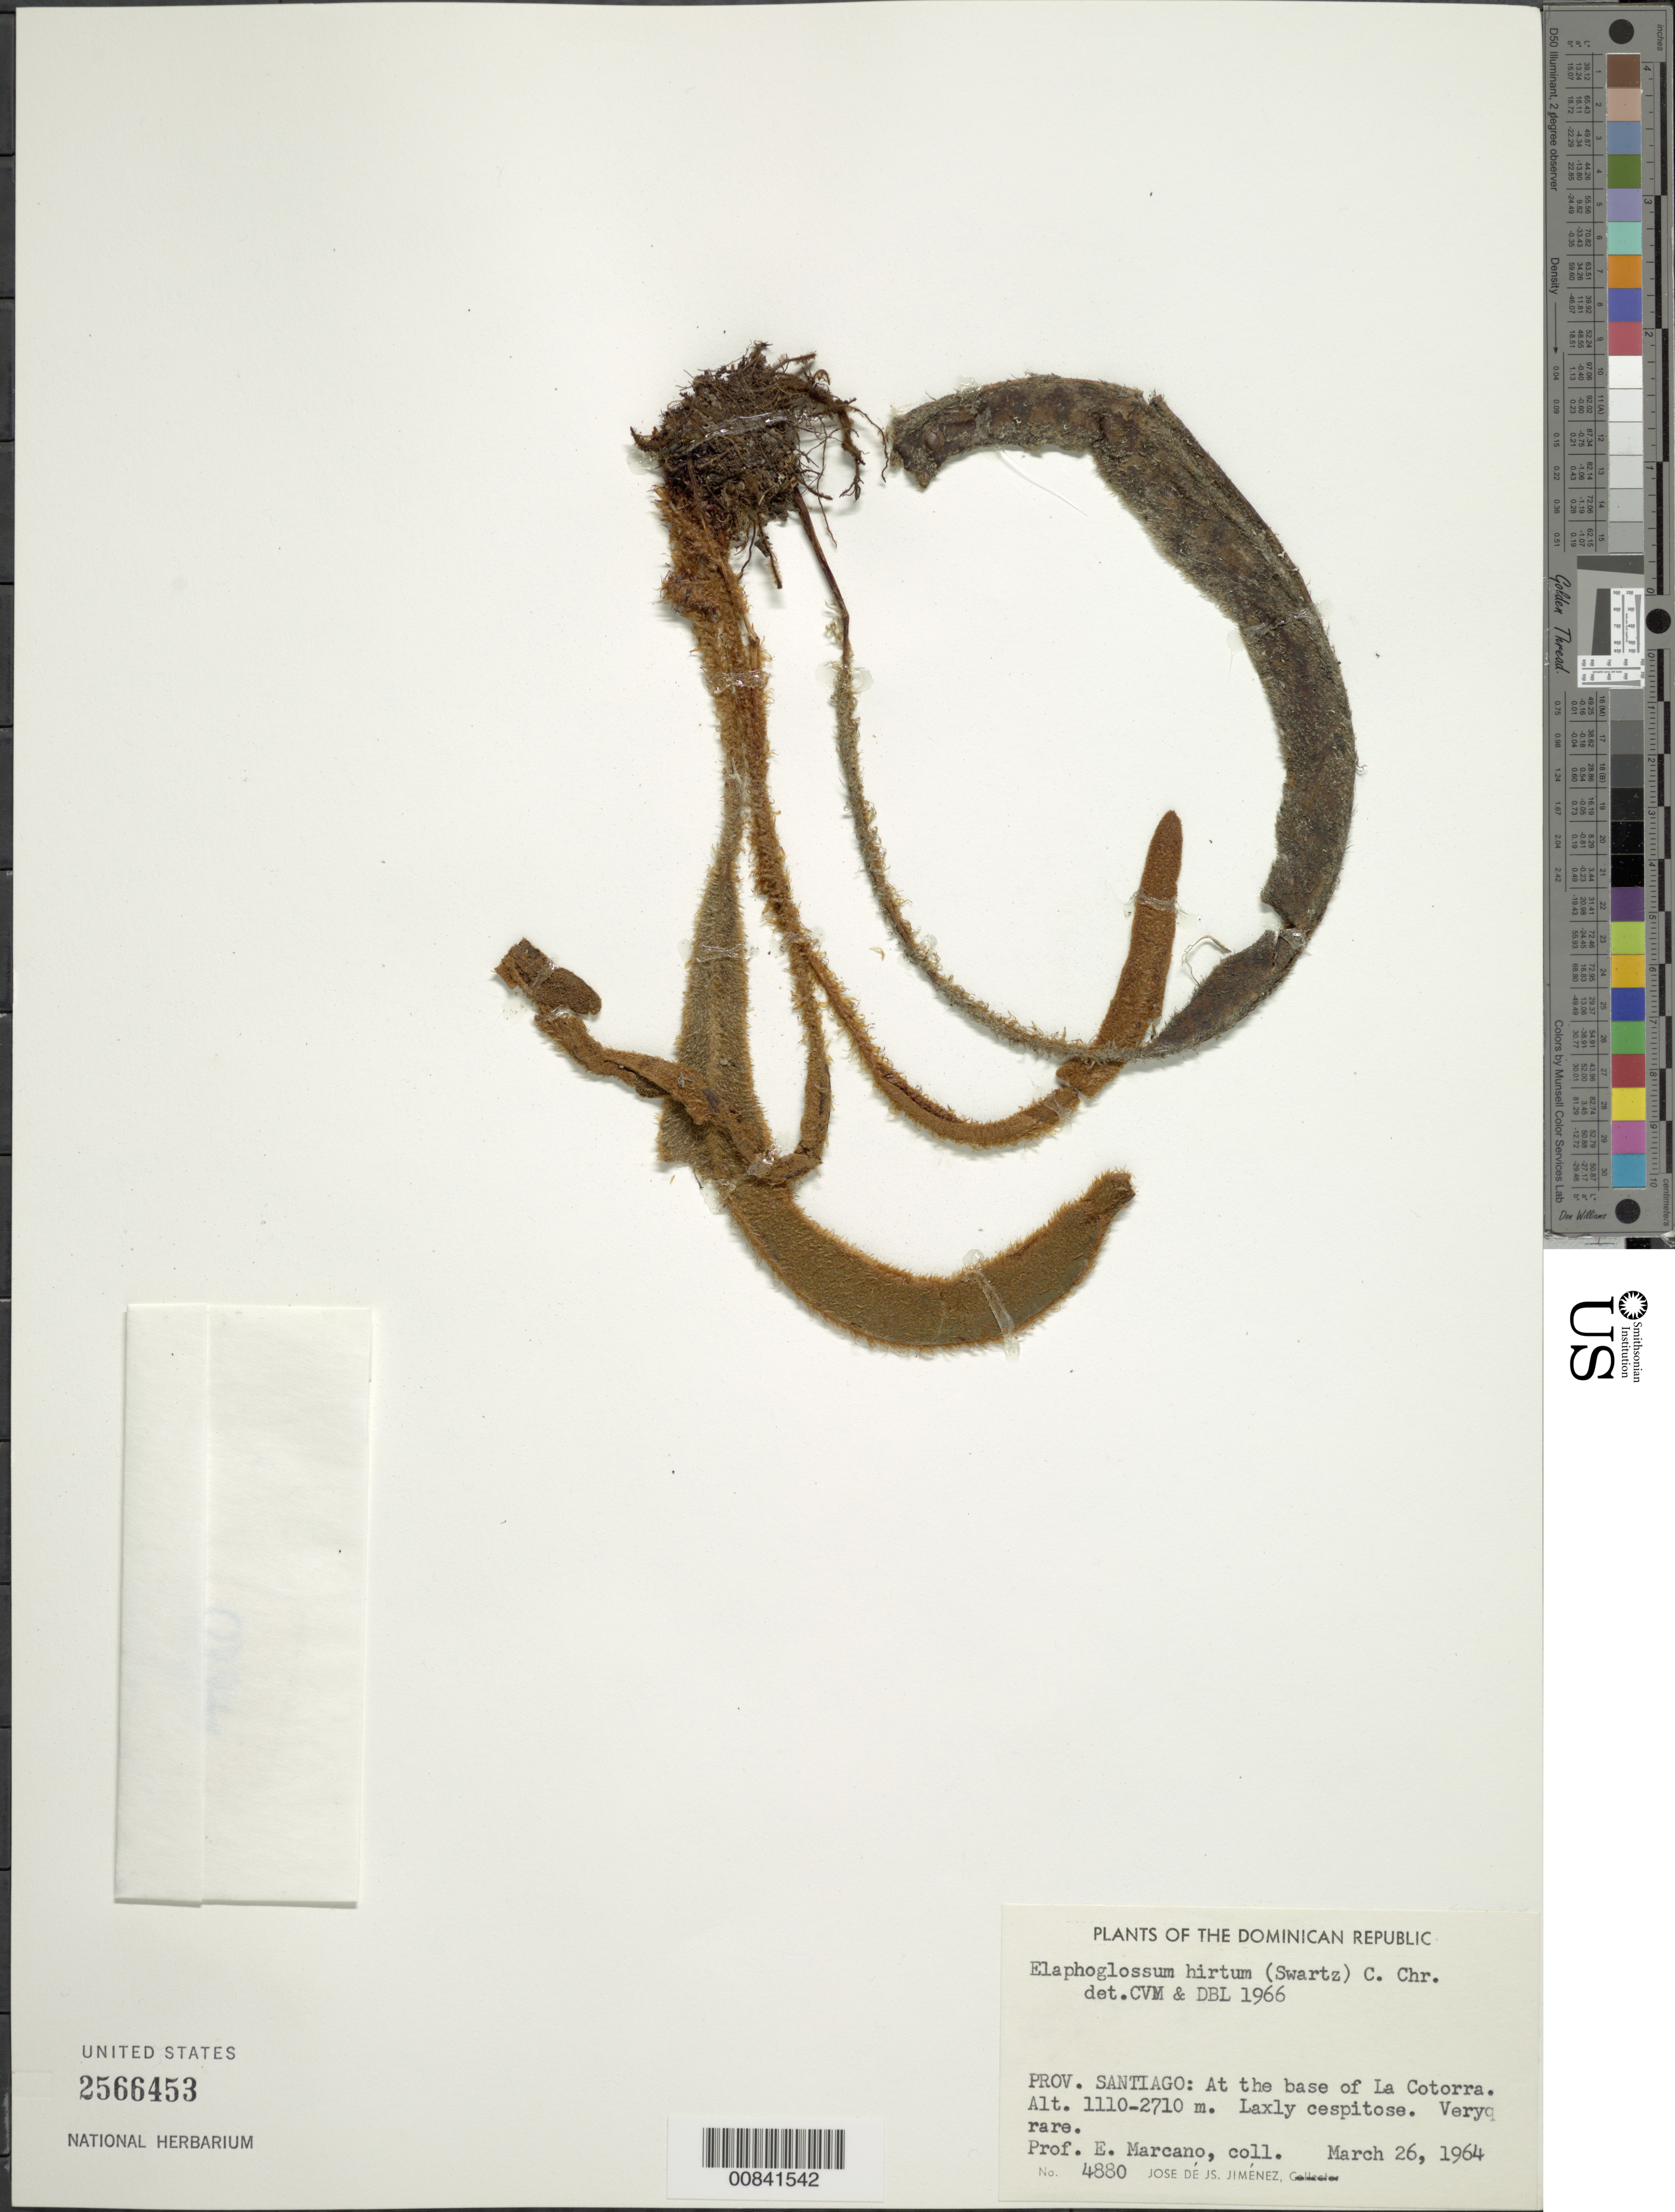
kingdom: Plantae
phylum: Tracheophyta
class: Polypodiopsida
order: Polypodiales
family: Dryopteridaceae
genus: Elaphoglossum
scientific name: Elaphoglossum paleaceum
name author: (Hook. & Grev.) Sledge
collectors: E. J. Marcano F. & J. J. Jiménez Almonte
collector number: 4880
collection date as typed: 26 Mar 1964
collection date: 1964-03-26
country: Dominican Republic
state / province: Santiago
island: Hispaniola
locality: La Cotorra, at base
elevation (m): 1110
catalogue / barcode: US 2566453